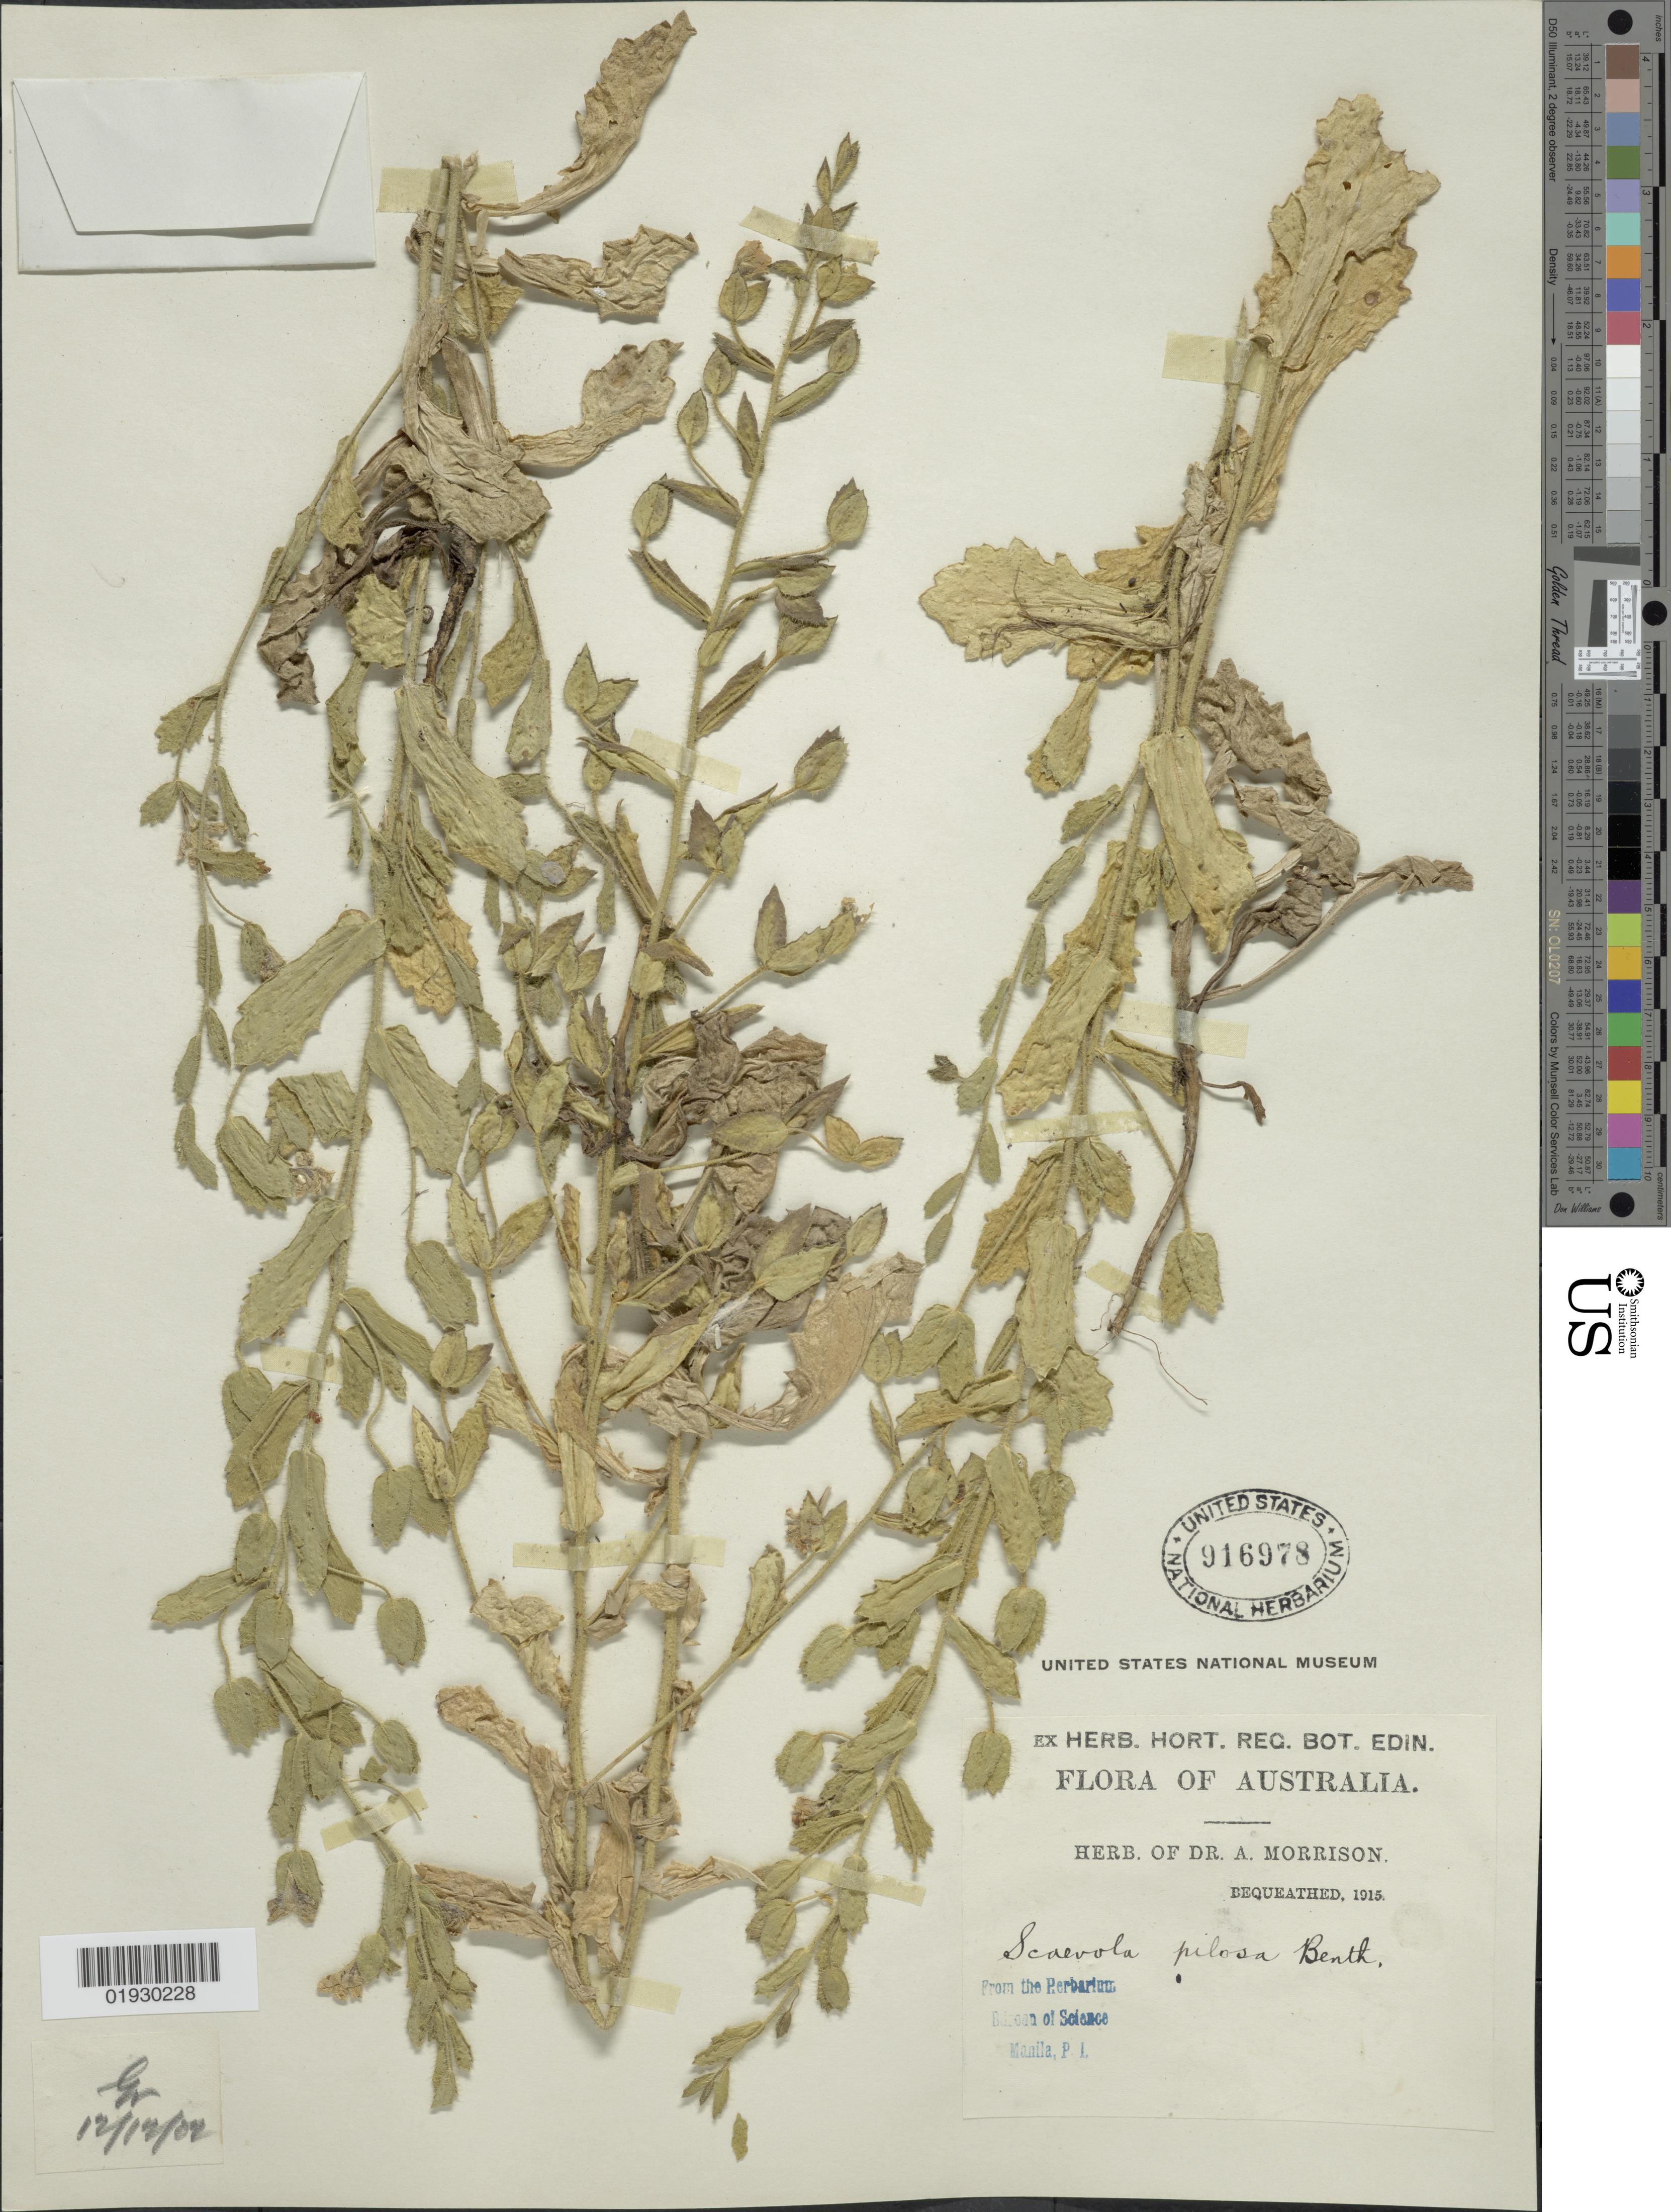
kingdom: Plantae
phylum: Tracheophyta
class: Magnoliopsida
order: Asterales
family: Goodeniaceae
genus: Scaevola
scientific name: Scaevola pilosa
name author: Benth.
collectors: ex herb. Dr. A. Morrison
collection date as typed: Transcribed d/m/y: 12/12/02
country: Australia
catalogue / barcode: US 916978